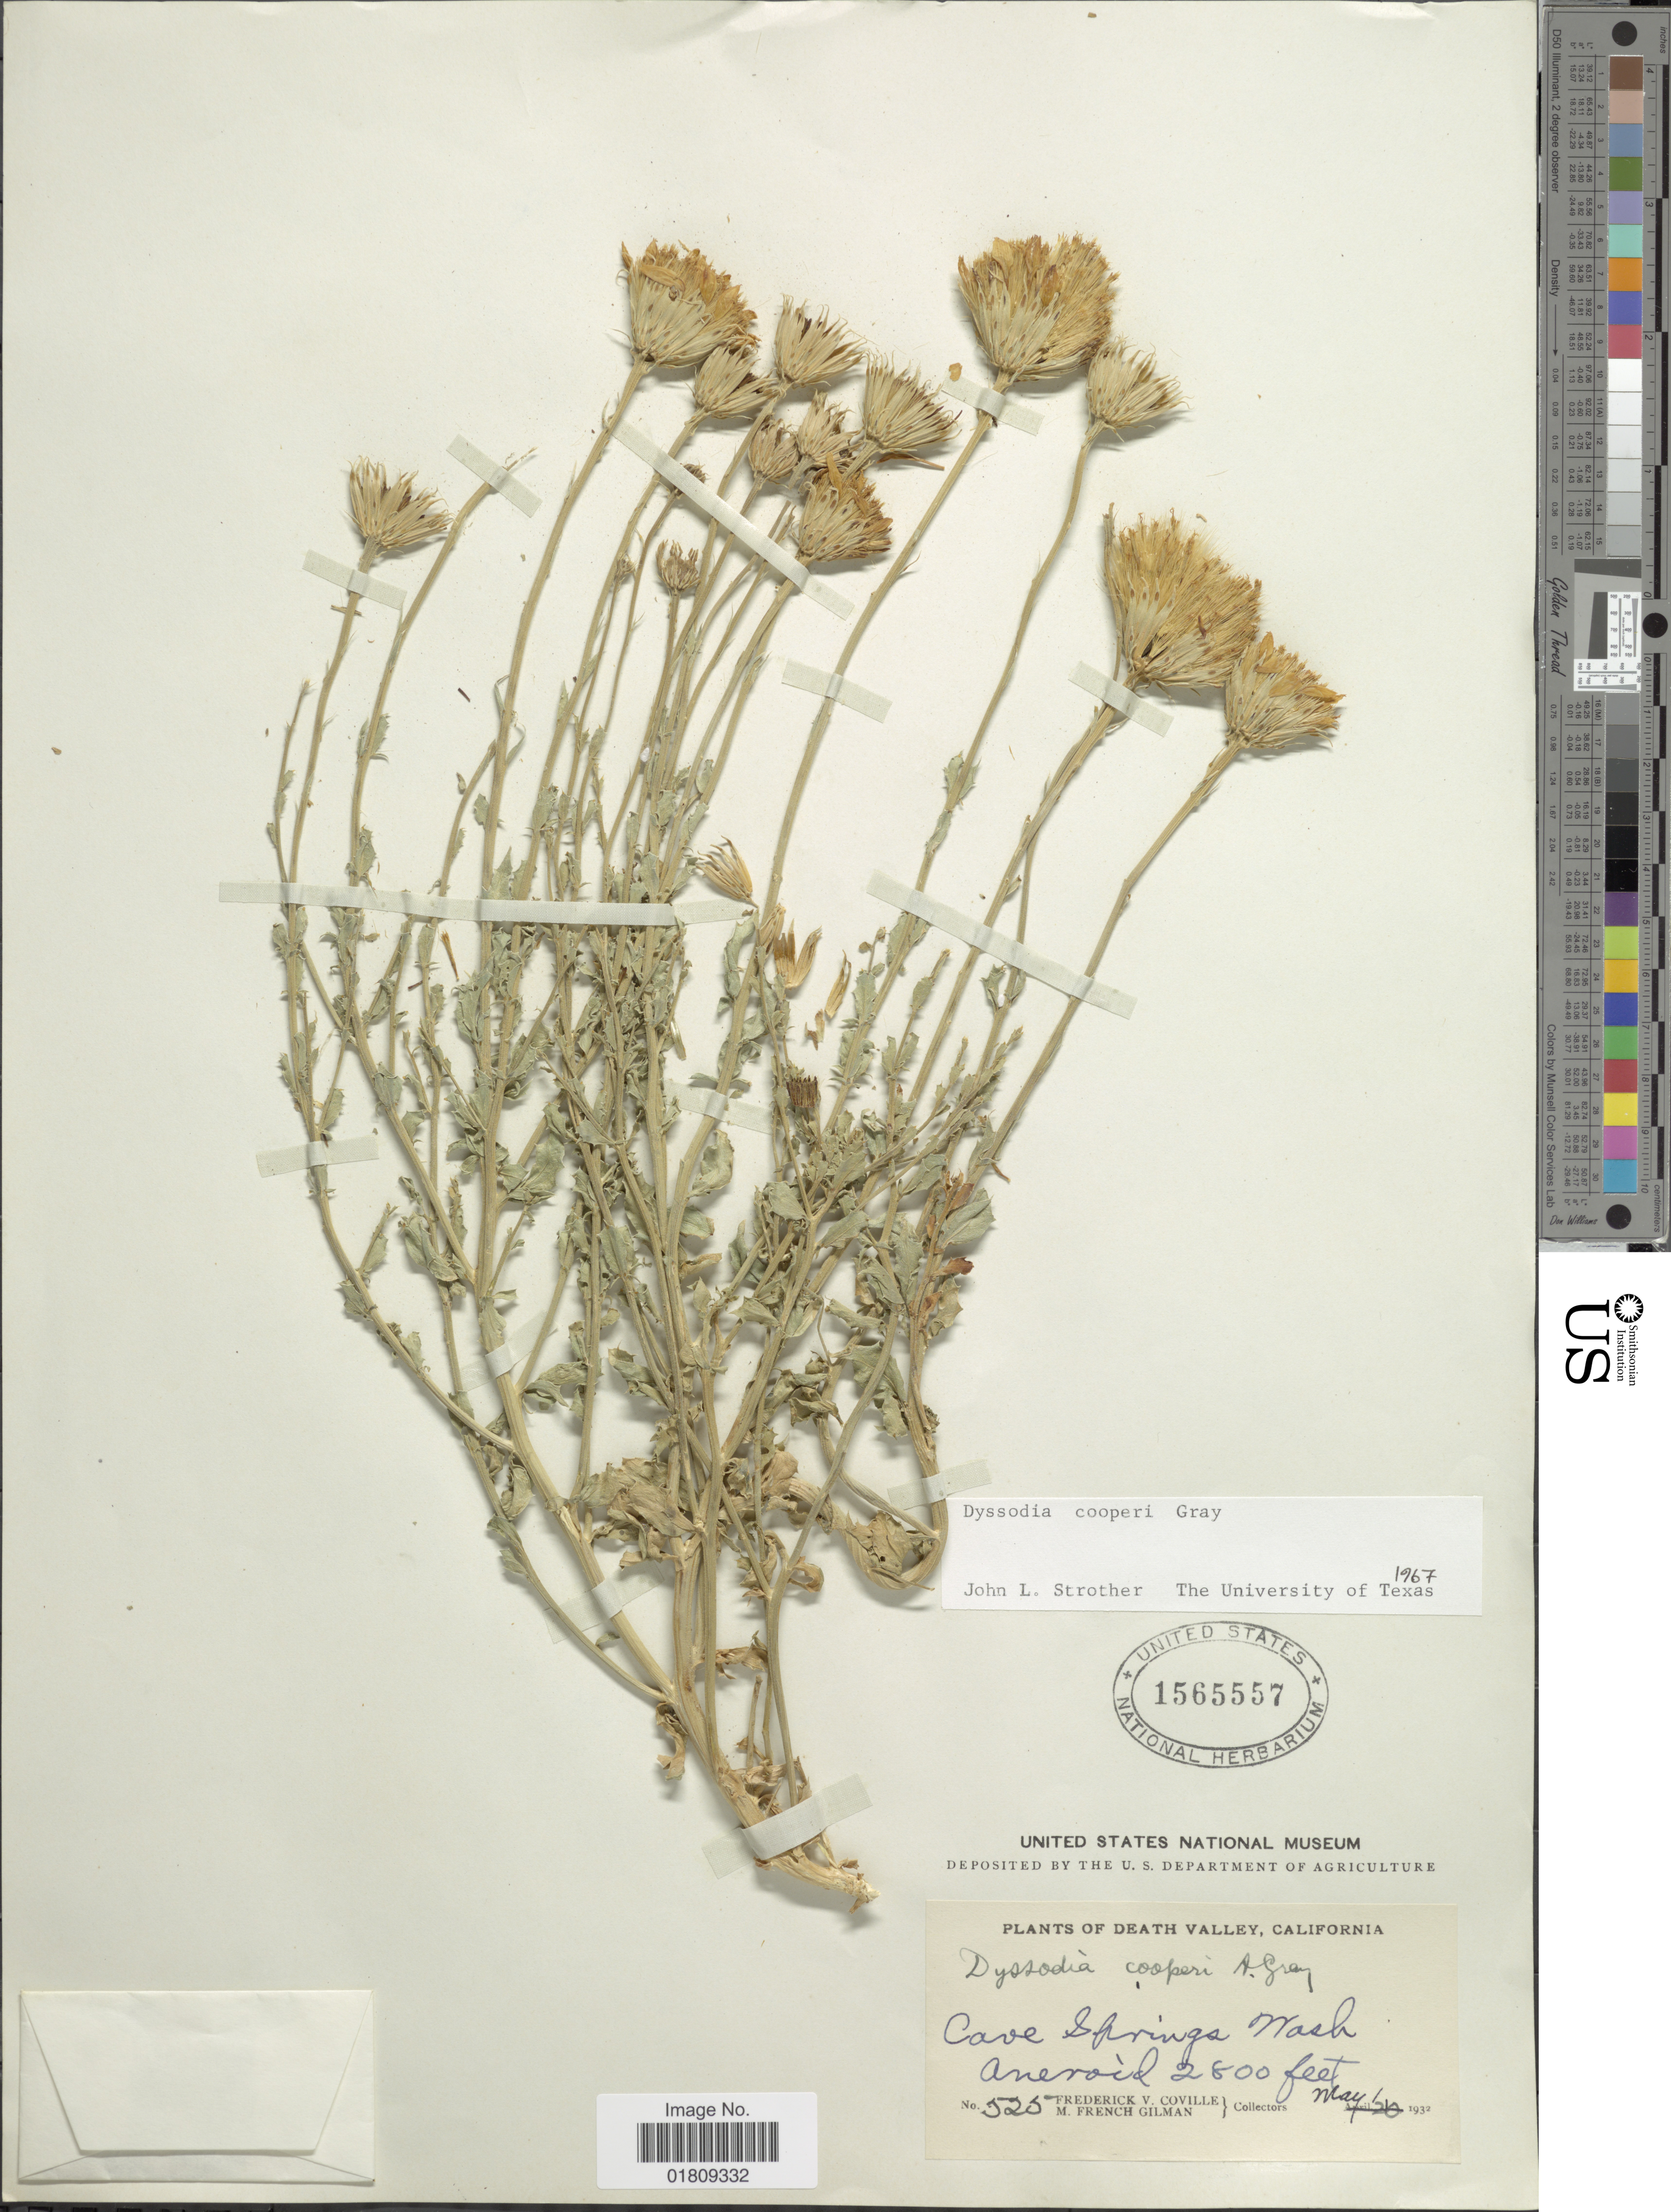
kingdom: Plantae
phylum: Tracheophyta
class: Magnoliopsida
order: Asterales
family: Asteraceae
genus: Dyssodia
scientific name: Dyssodia cooperi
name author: A. Gray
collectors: F. V. Coville & M. F. Gilman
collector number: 525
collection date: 1932-05-01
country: United States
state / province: California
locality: Death Valley, Cave Springs Wash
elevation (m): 853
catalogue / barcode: US 1565557